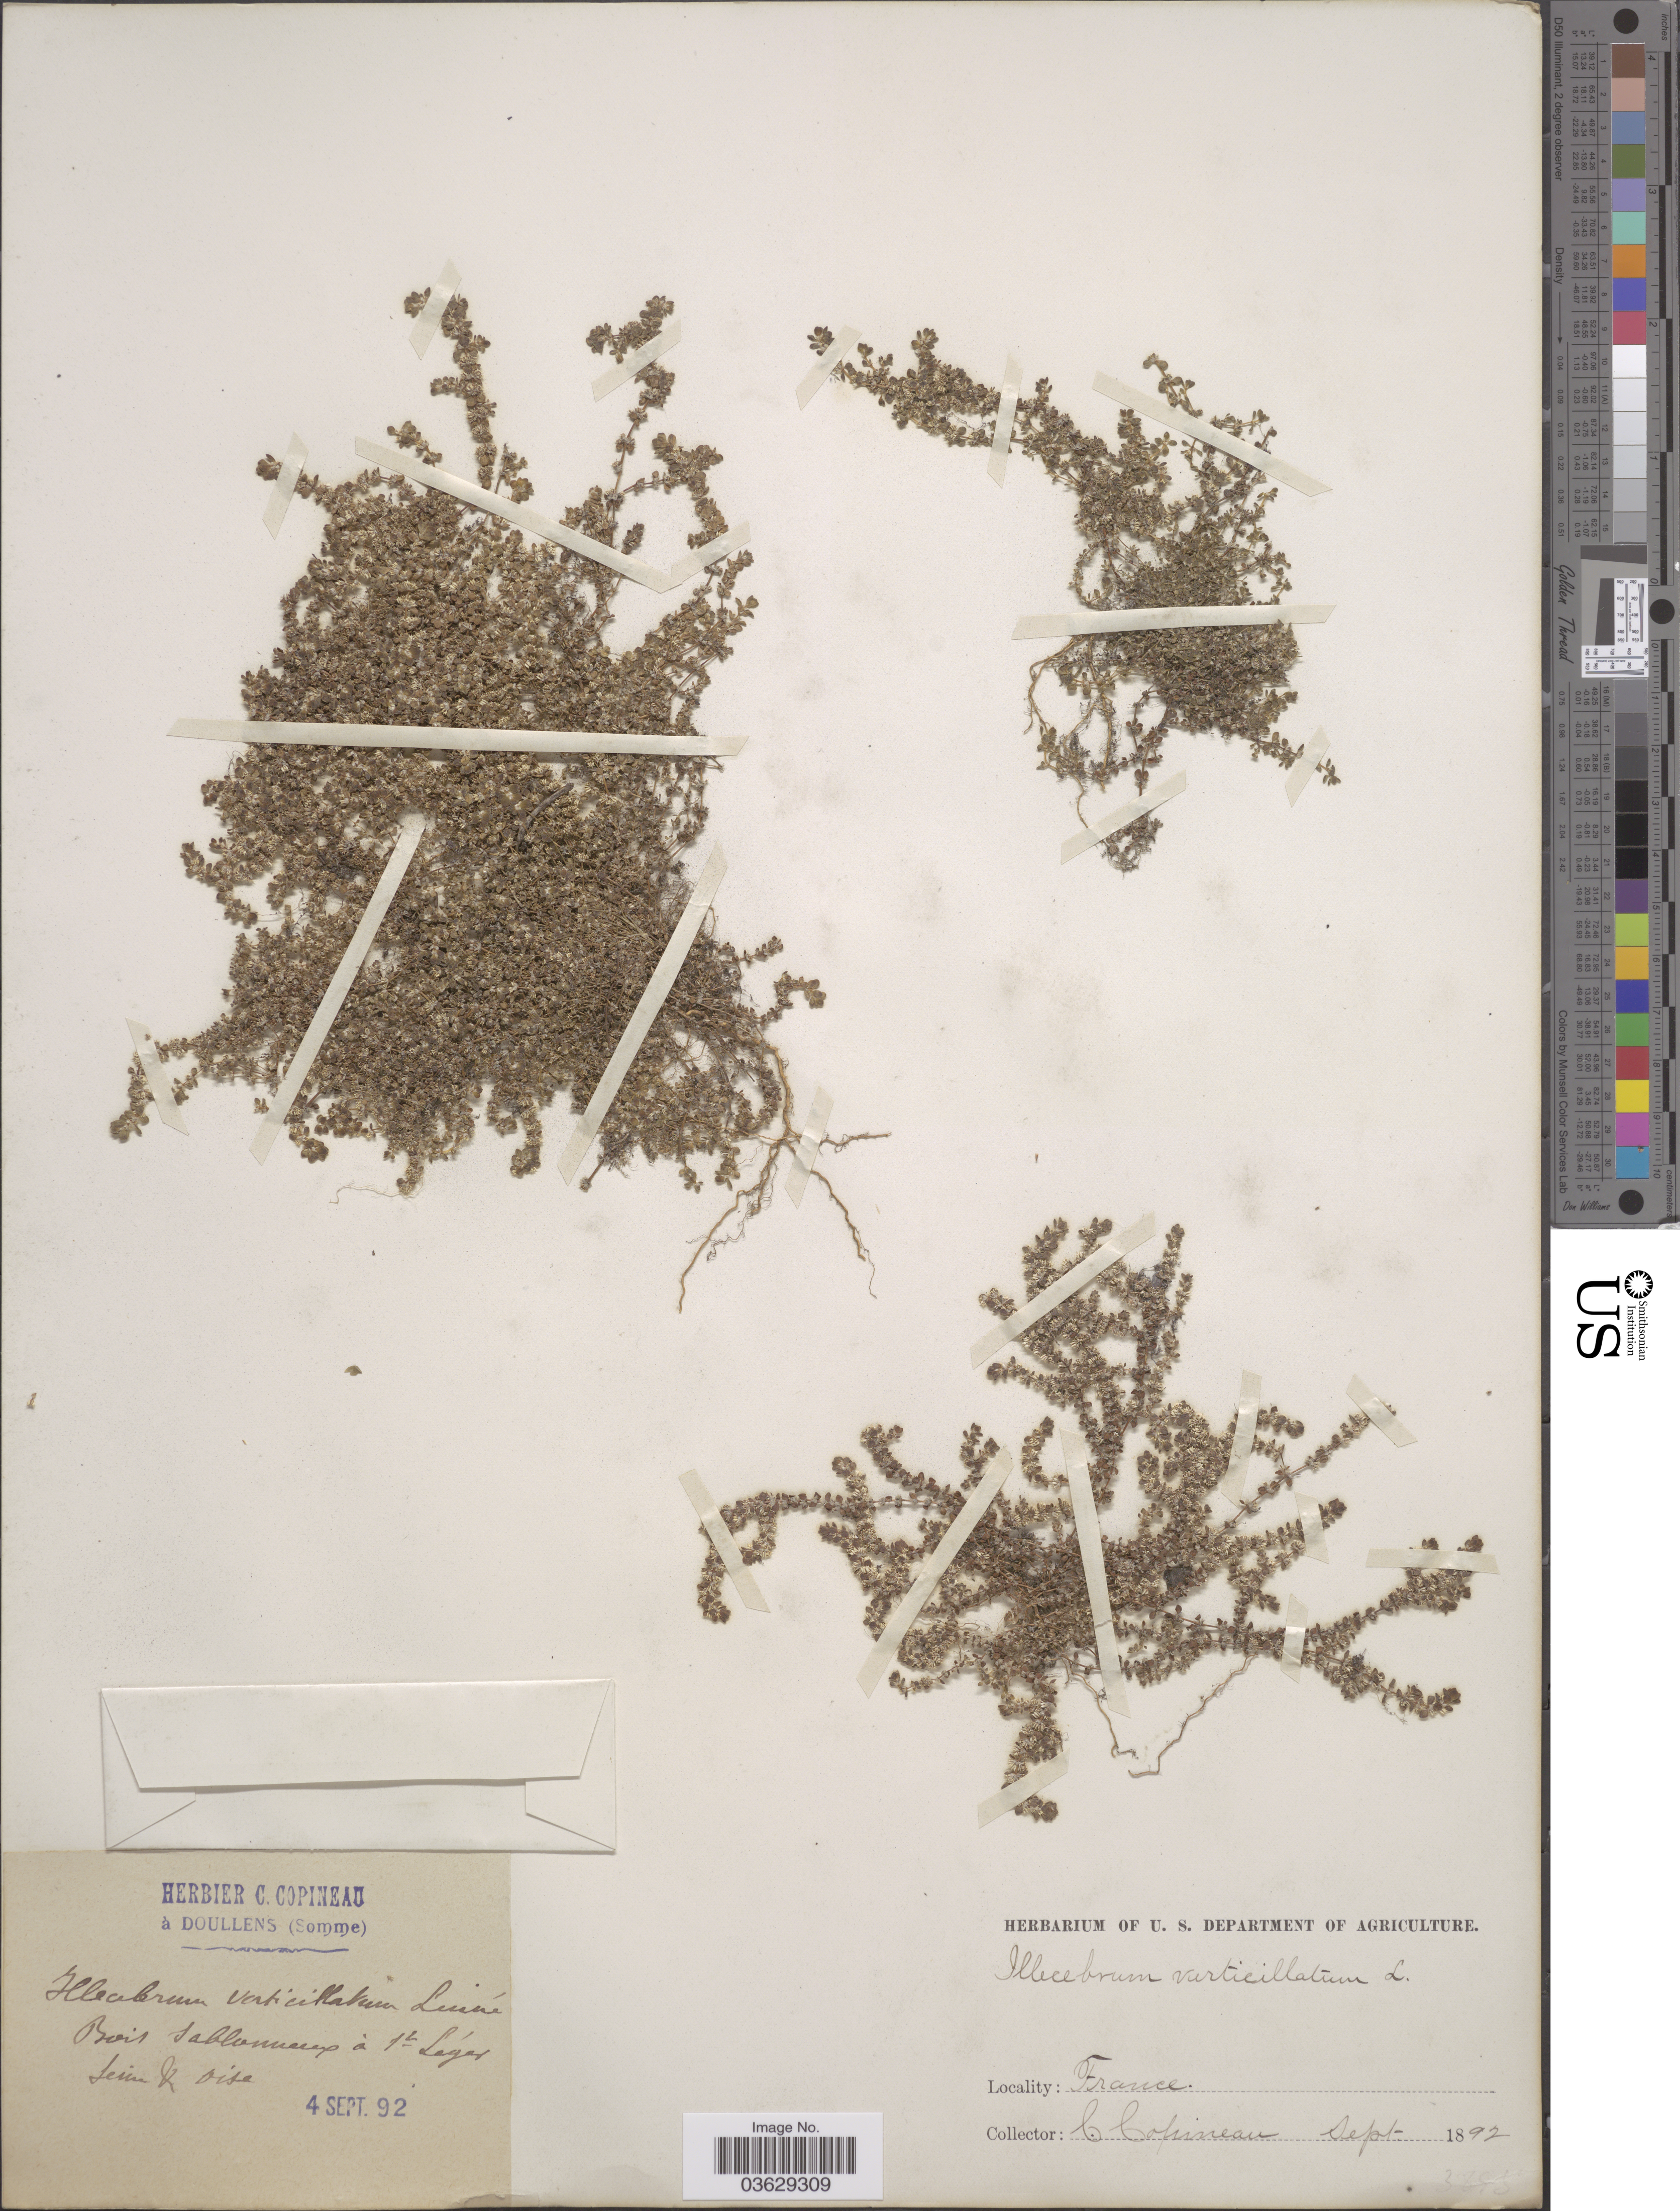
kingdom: Plantae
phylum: Tracheophyta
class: Magnoliopsida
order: Caryophyllales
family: Caryophyllaceae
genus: Illecebrum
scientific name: Illecebrum verticillatum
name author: L.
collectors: C. Copineau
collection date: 1892-09-04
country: France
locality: Bois sablonneux à St. Láger Seine et oise.